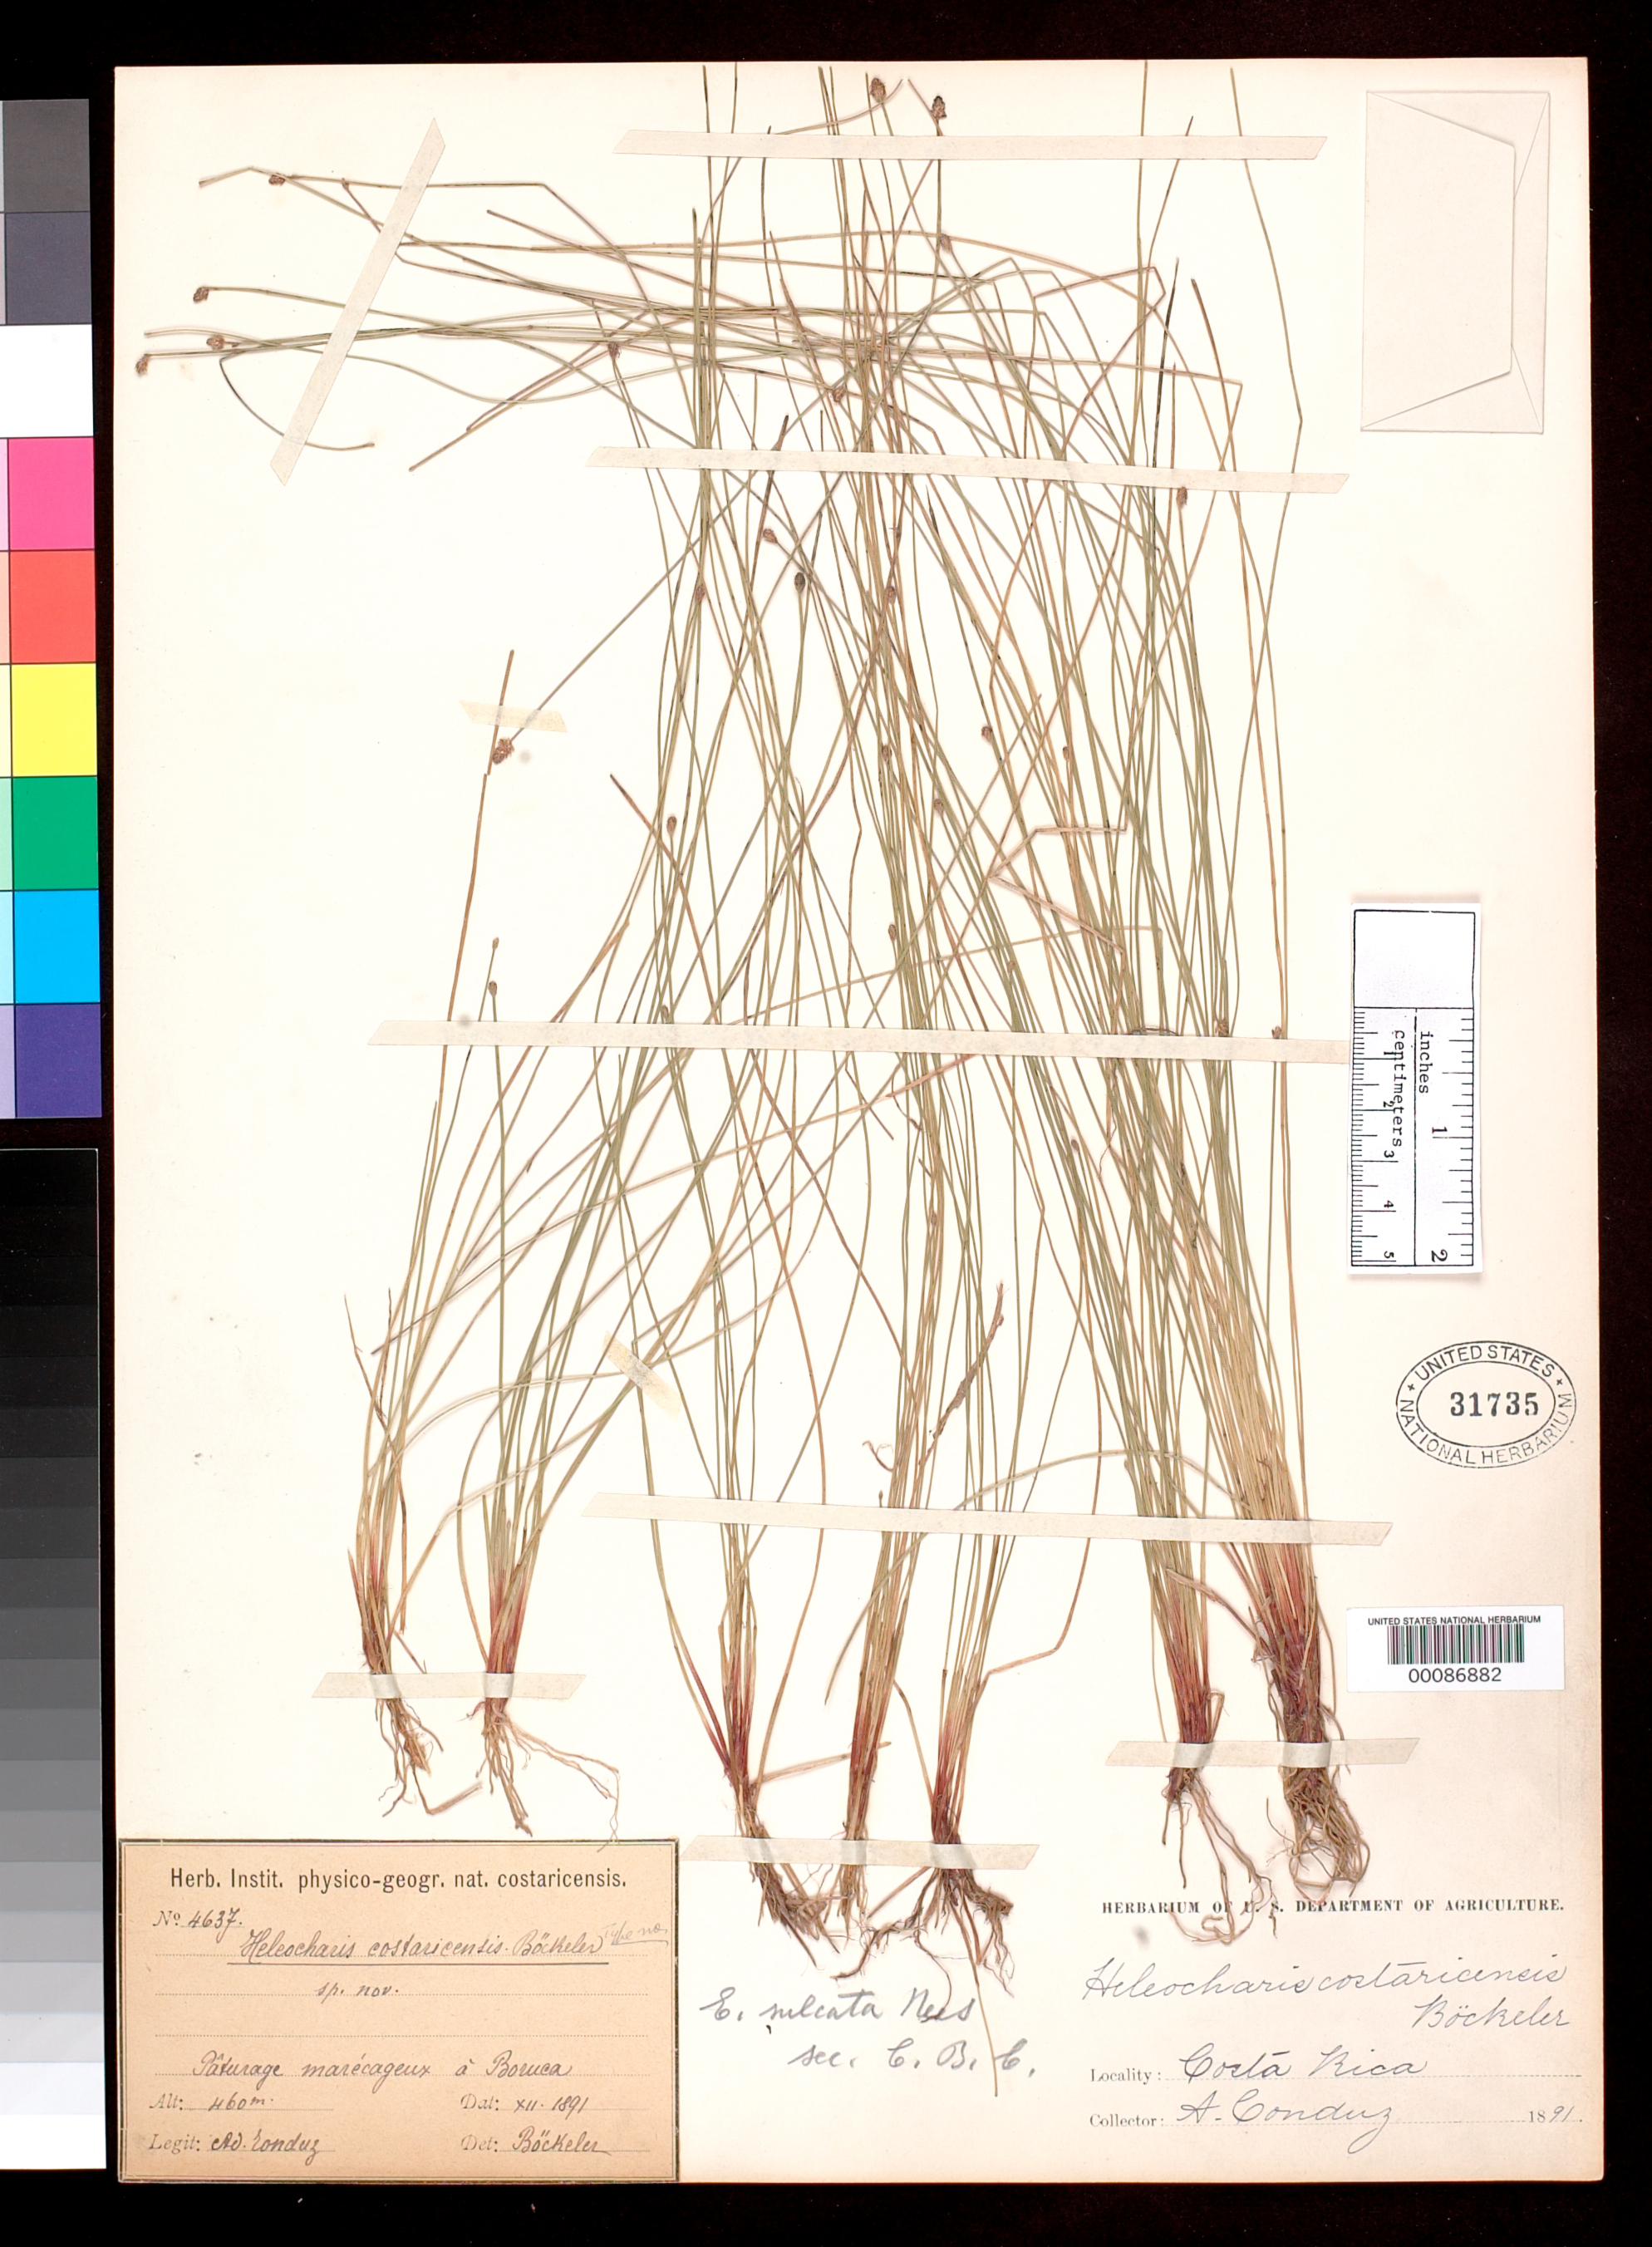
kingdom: Plantae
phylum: Tracheophyta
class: Liliopsida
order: Poales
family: Cyperaceae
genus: Heleocharis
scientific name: Heleocharis costaricensis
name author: Boeckeler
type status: Isotype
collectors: H. F. Pittier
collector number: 4637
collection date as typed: Dec 1891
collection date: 1891-12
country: Costa Rica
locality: Paturage Maricageux a Boruca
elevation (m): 1460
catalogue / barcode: US 31735